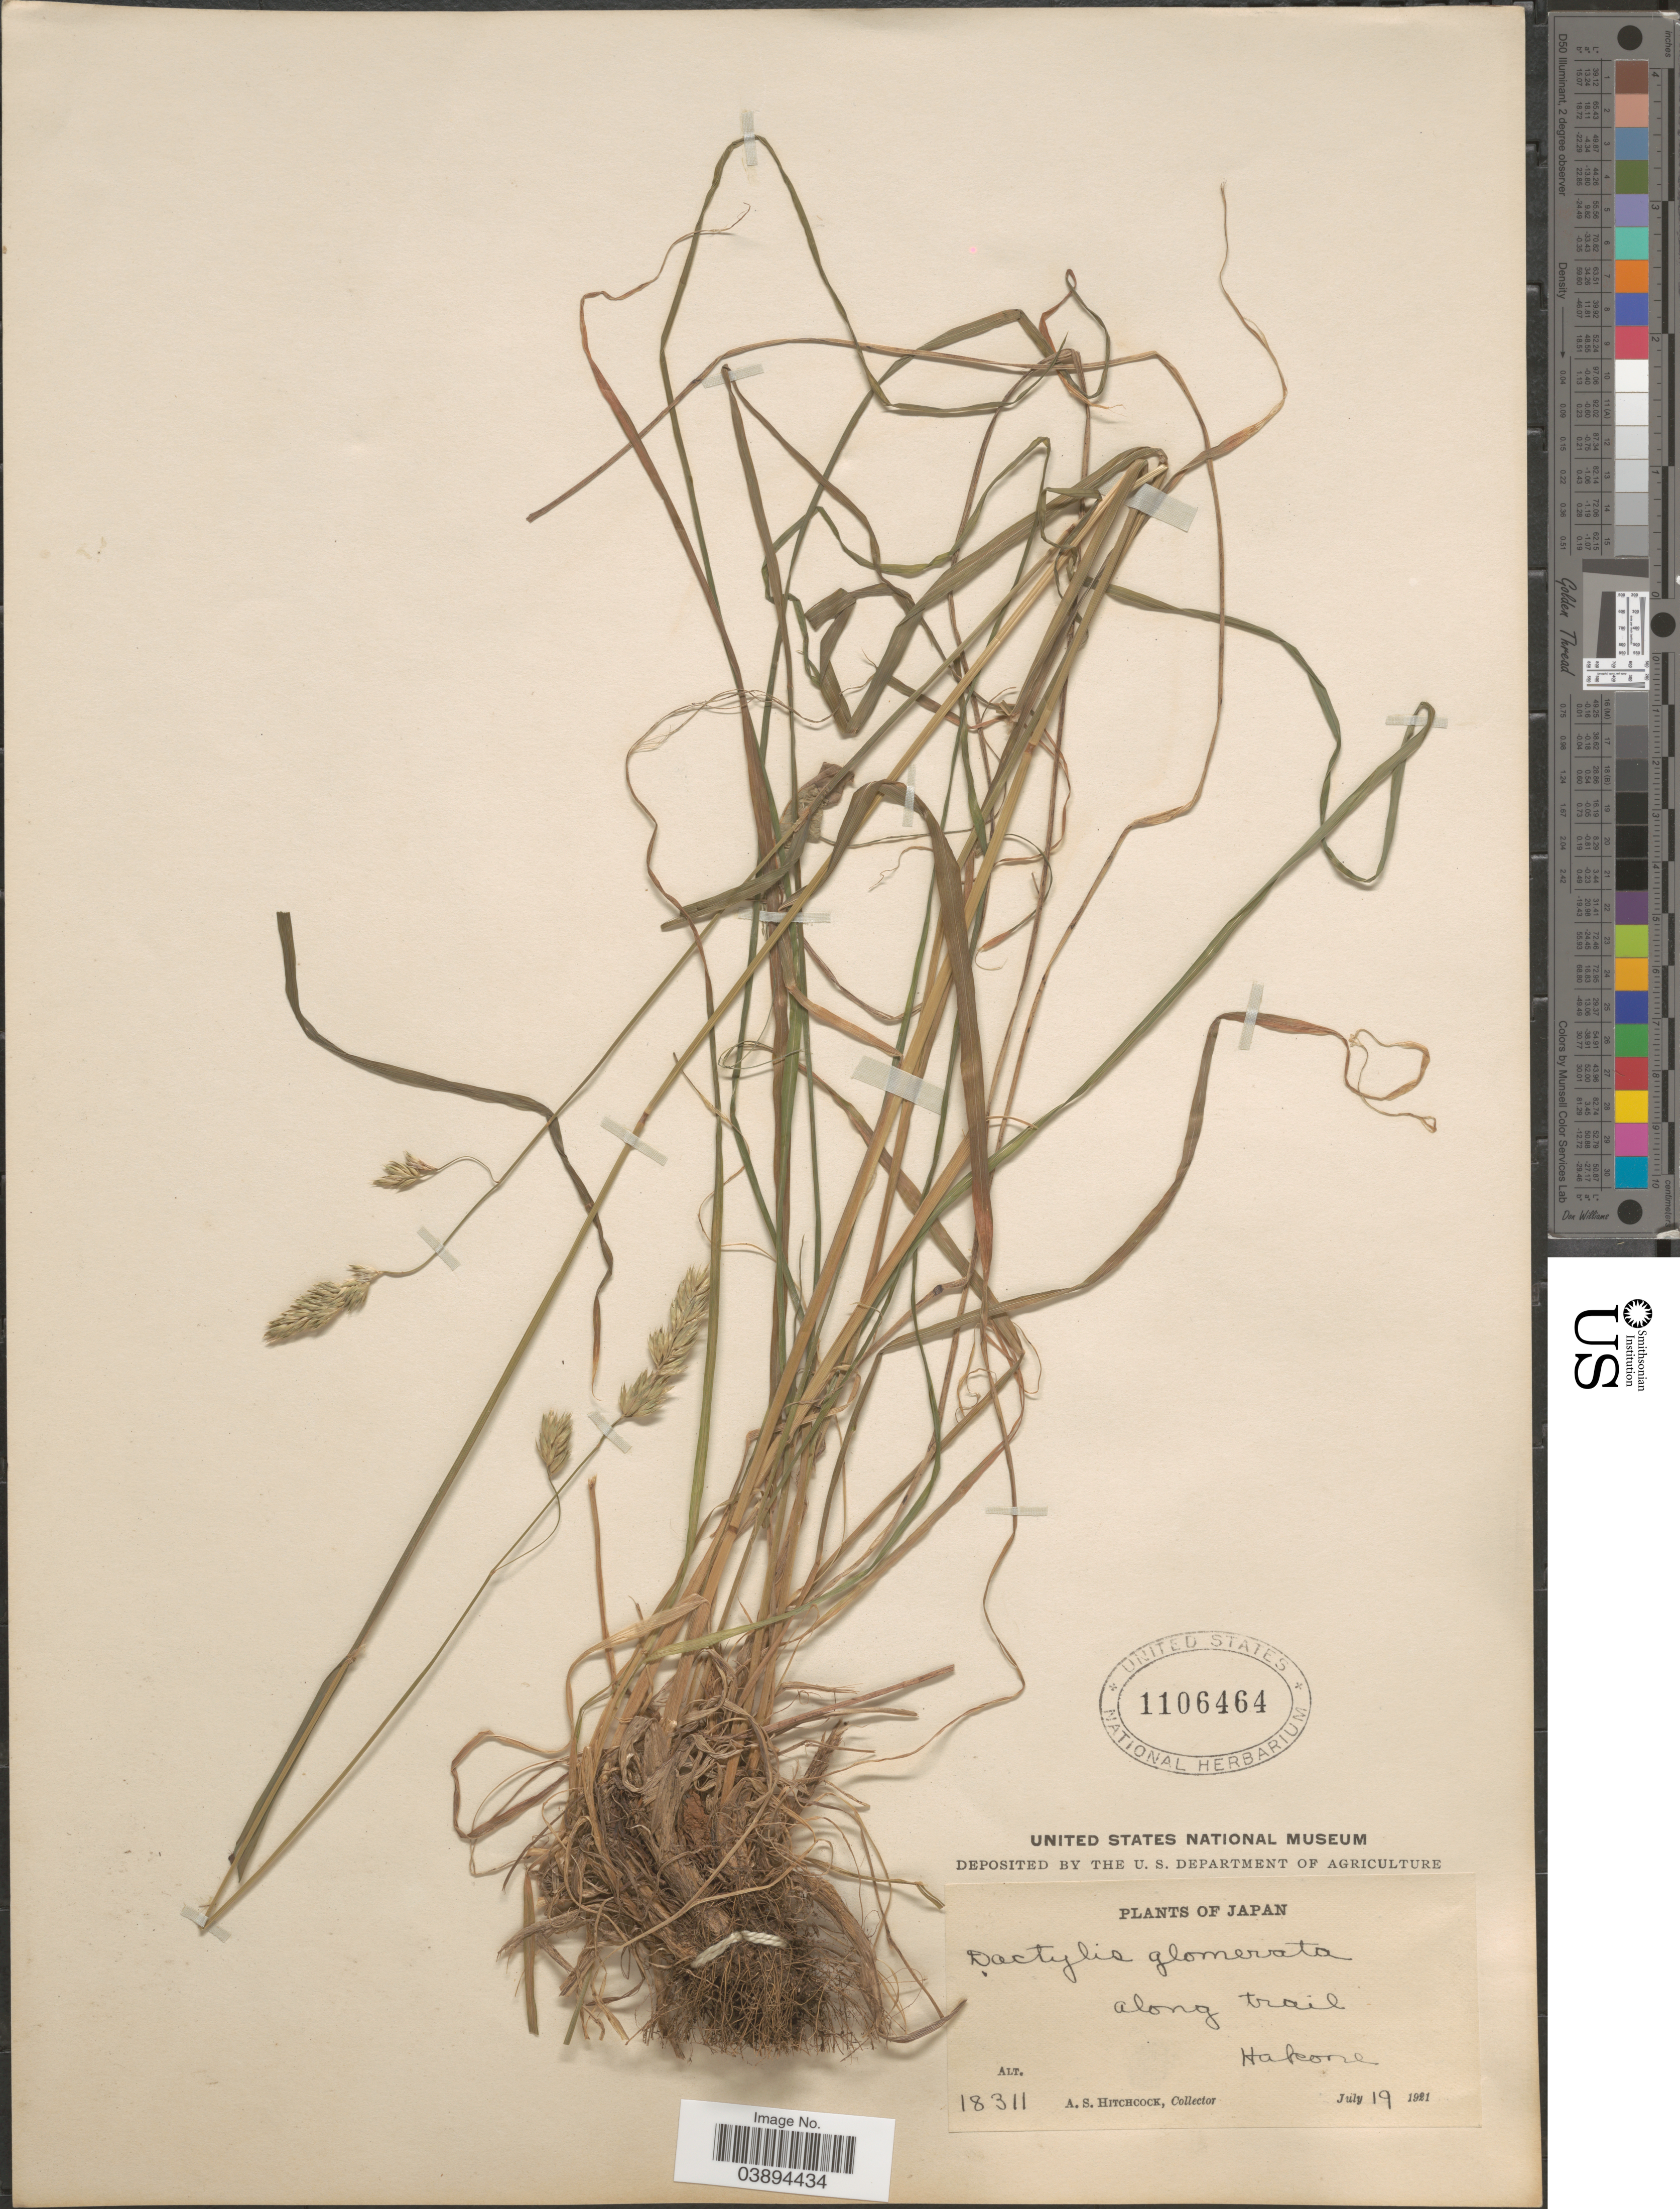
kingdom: Plantae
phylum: Tracheophyta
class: Liliopsida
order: Poales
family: Poaceae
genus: Dactylis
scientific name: Dactylis glomerata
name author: L.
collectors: A. S. Hitchcock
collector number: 18311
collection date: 1921-07-19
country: Japan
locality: Along trail, Hakone.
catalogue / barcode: US 1106464